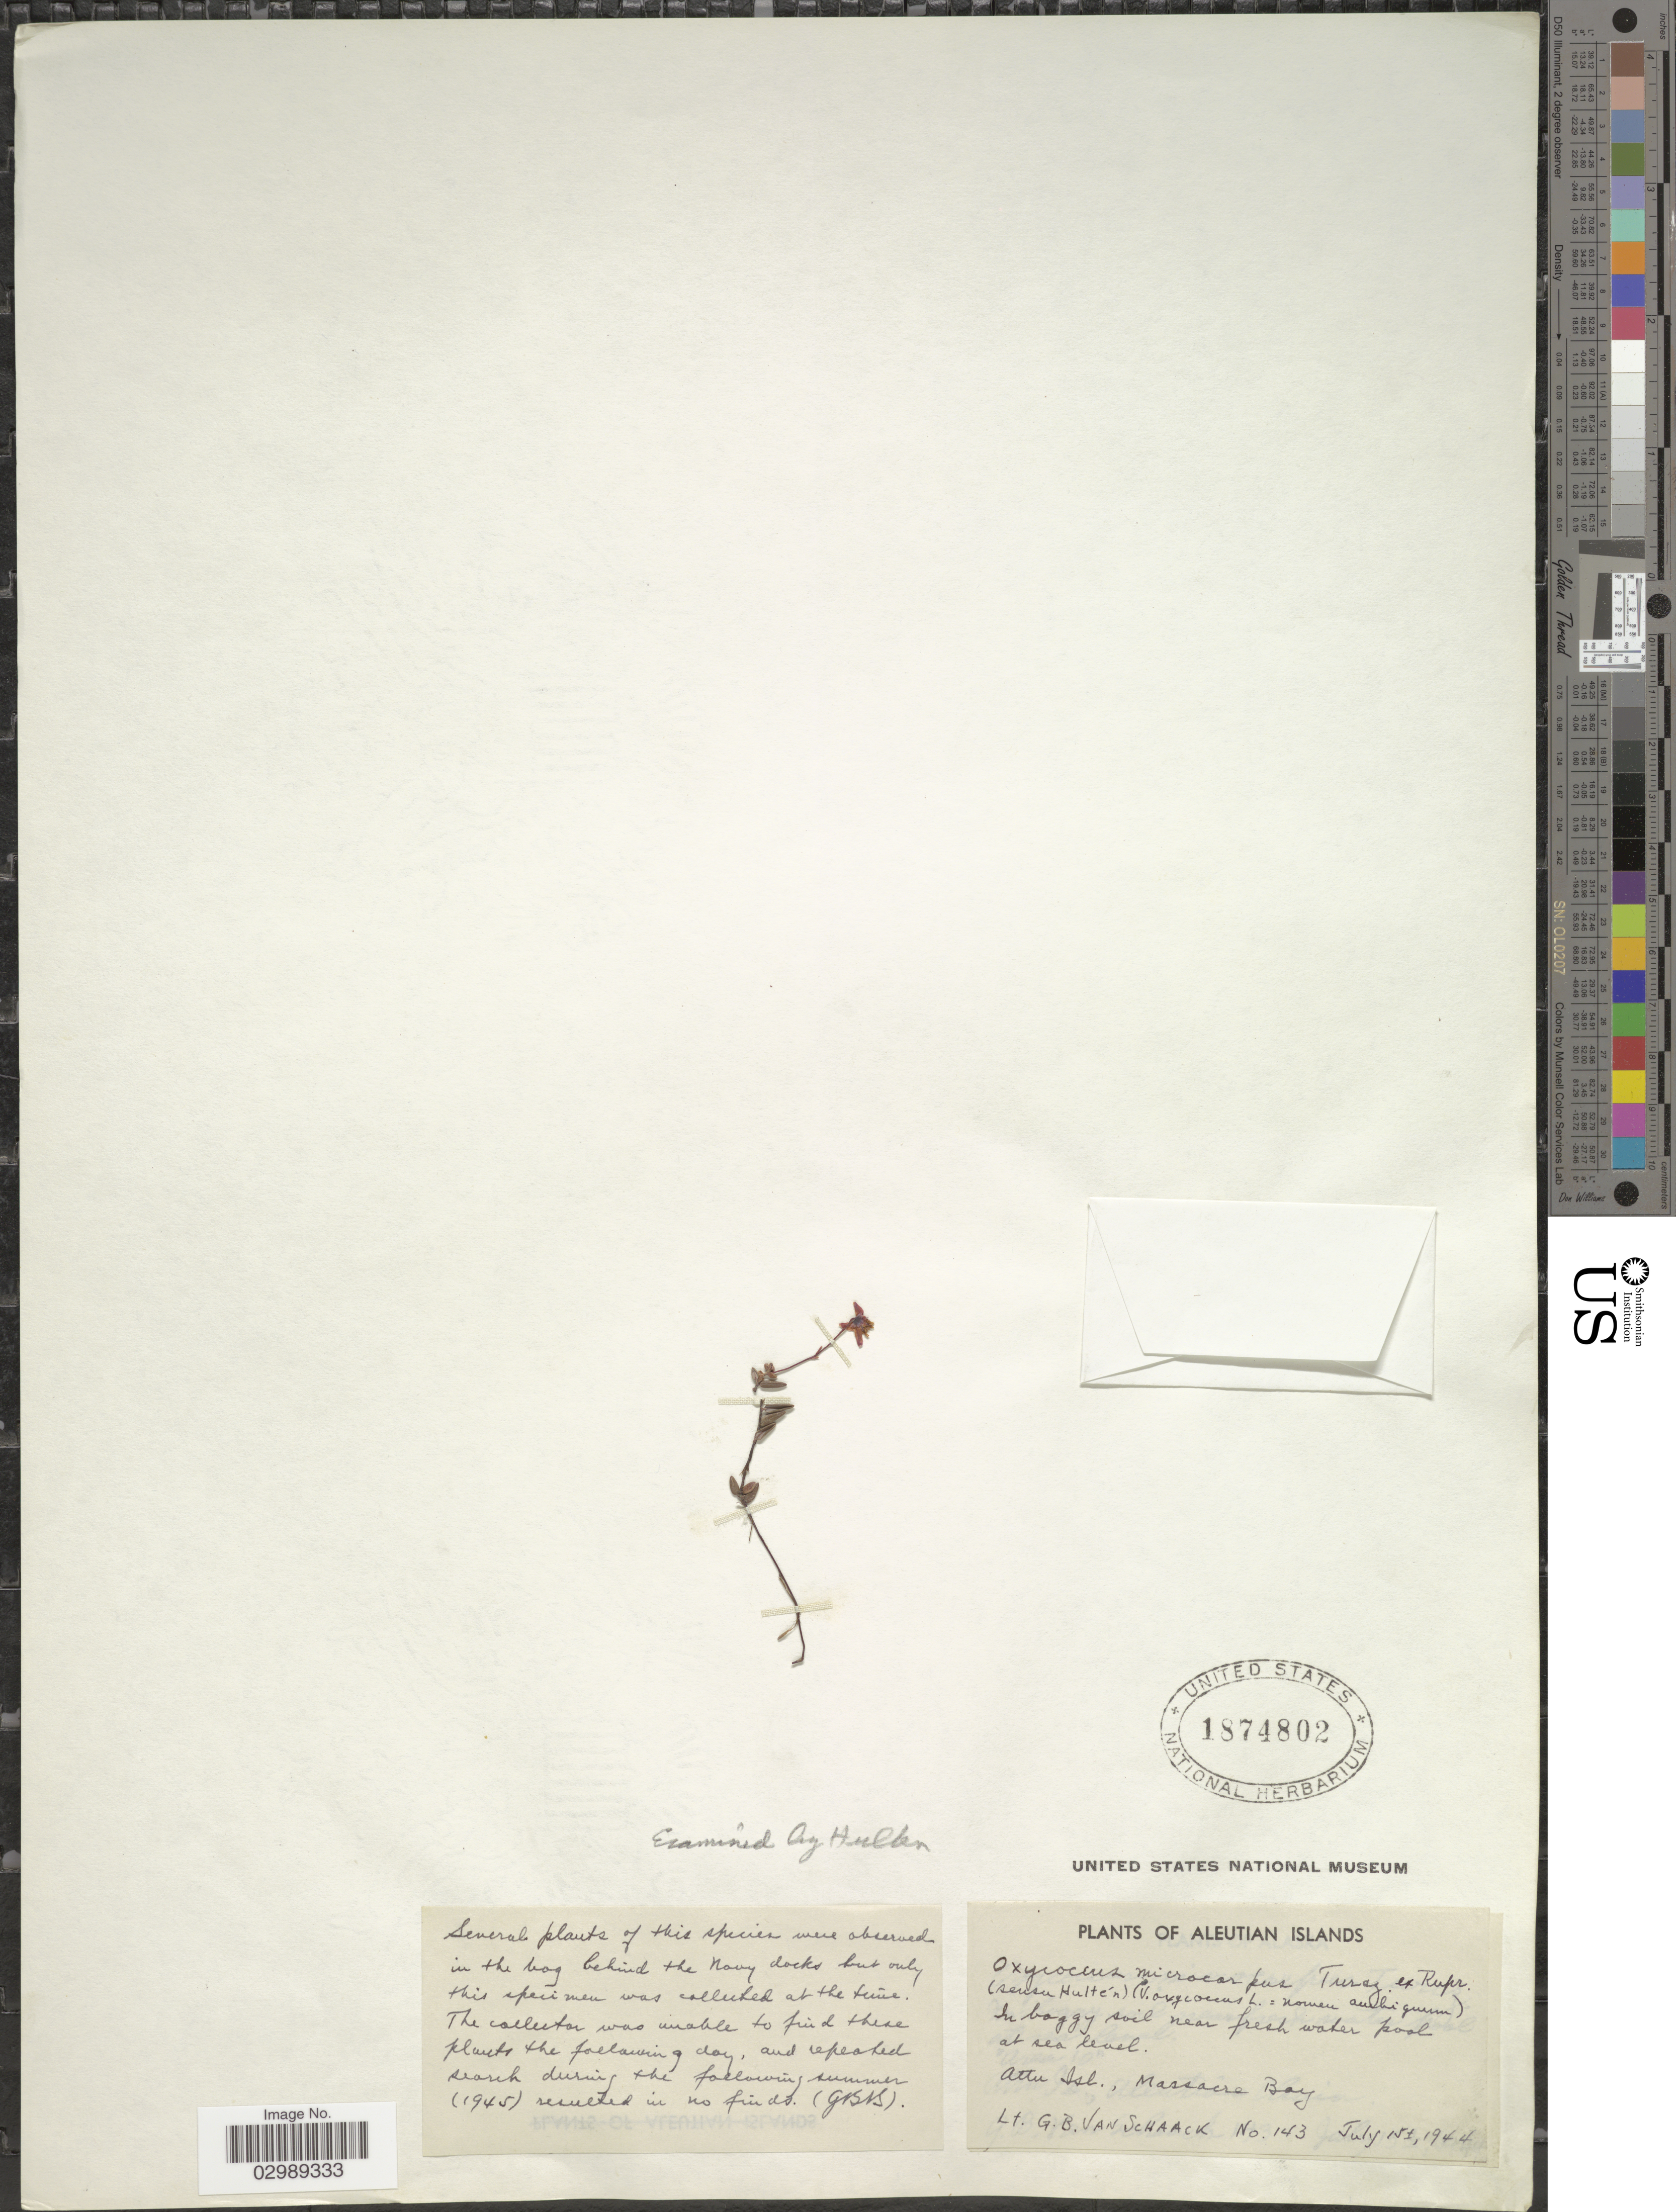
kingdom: Plantae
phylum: Tracheophyta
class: Magnoliopsida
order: Ericales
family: Ericaceae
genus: Vaccinium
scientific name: Vaccinium oxycoccos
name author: L.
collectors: G. Van Schaak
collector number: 143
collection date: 1944-07-15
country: United States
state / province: Alaska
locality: Aleutian Islands, Attu Isl., Massacre Bay.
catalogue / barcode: US 1874802